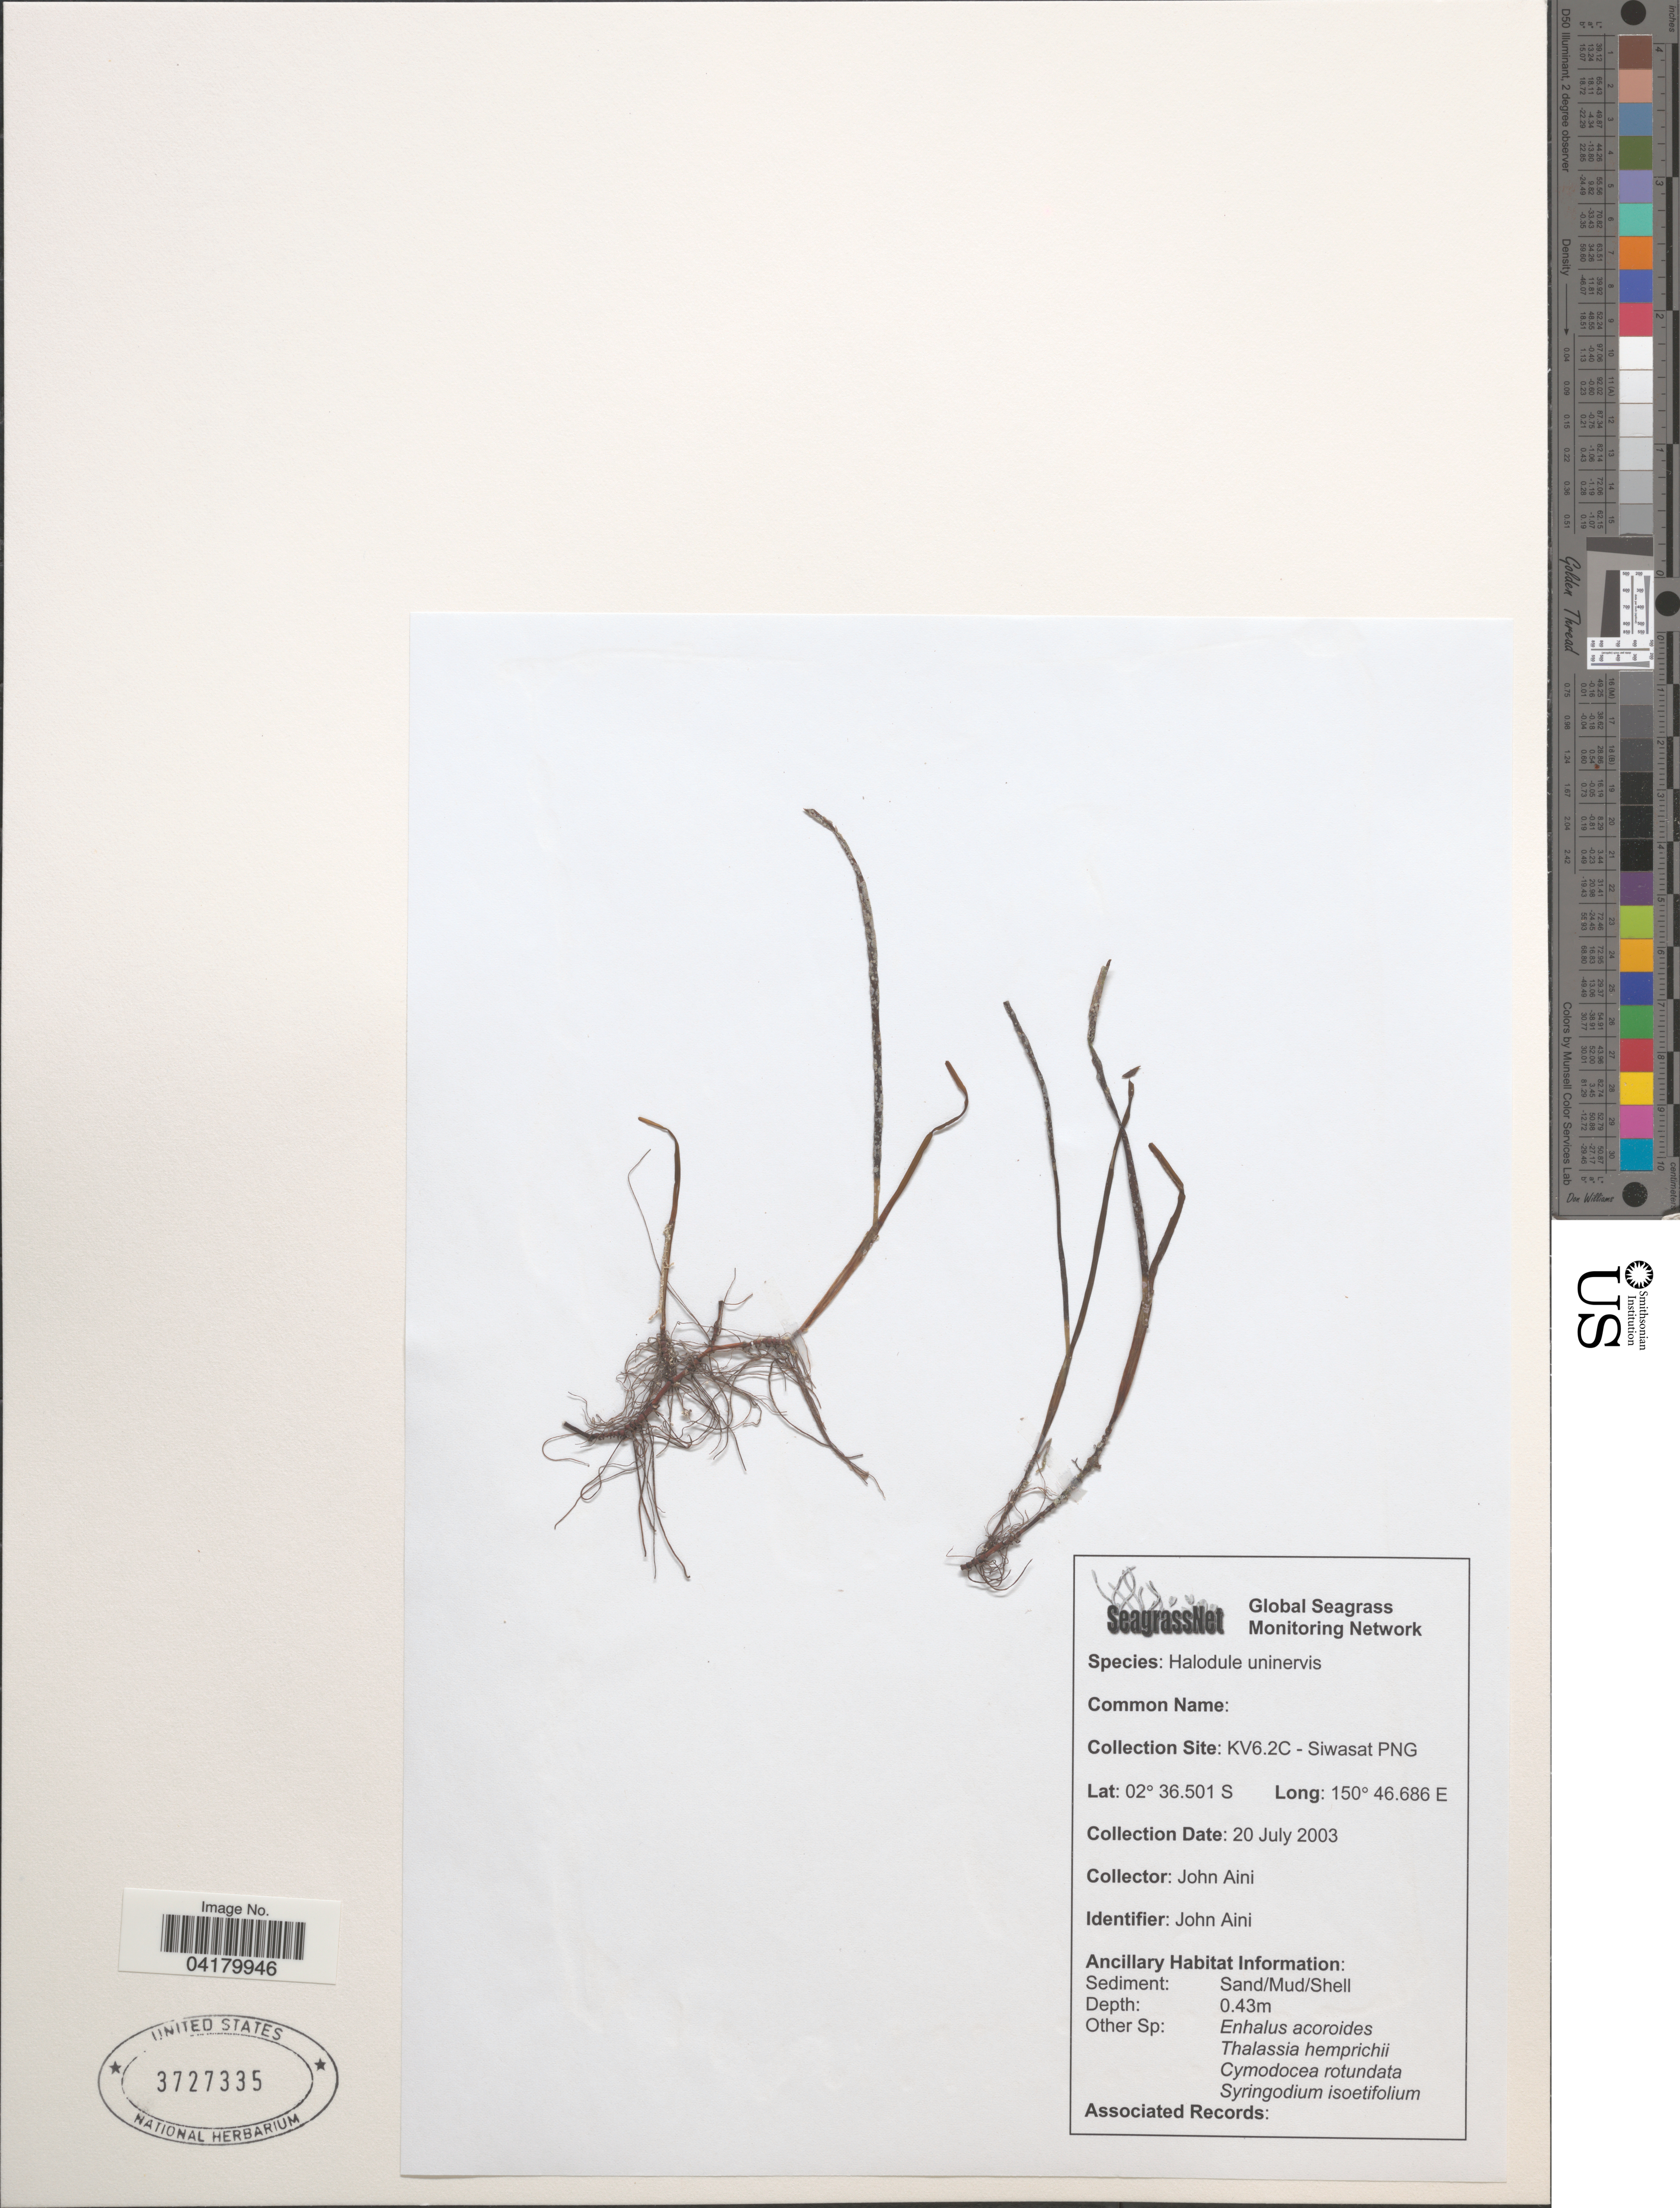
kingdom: Plantae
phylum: Tracheophyta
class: Liliopsida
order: Alismatales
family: Cymodoceaceae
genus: Halodule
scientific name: Halodule uninervis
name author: (Forssk.) Asch.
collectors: J. Aini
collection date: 2003-07-20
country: Papua New Guinea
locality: Collection Site: KV6.2C - Sivasat PNG.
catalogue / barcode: US 3727335